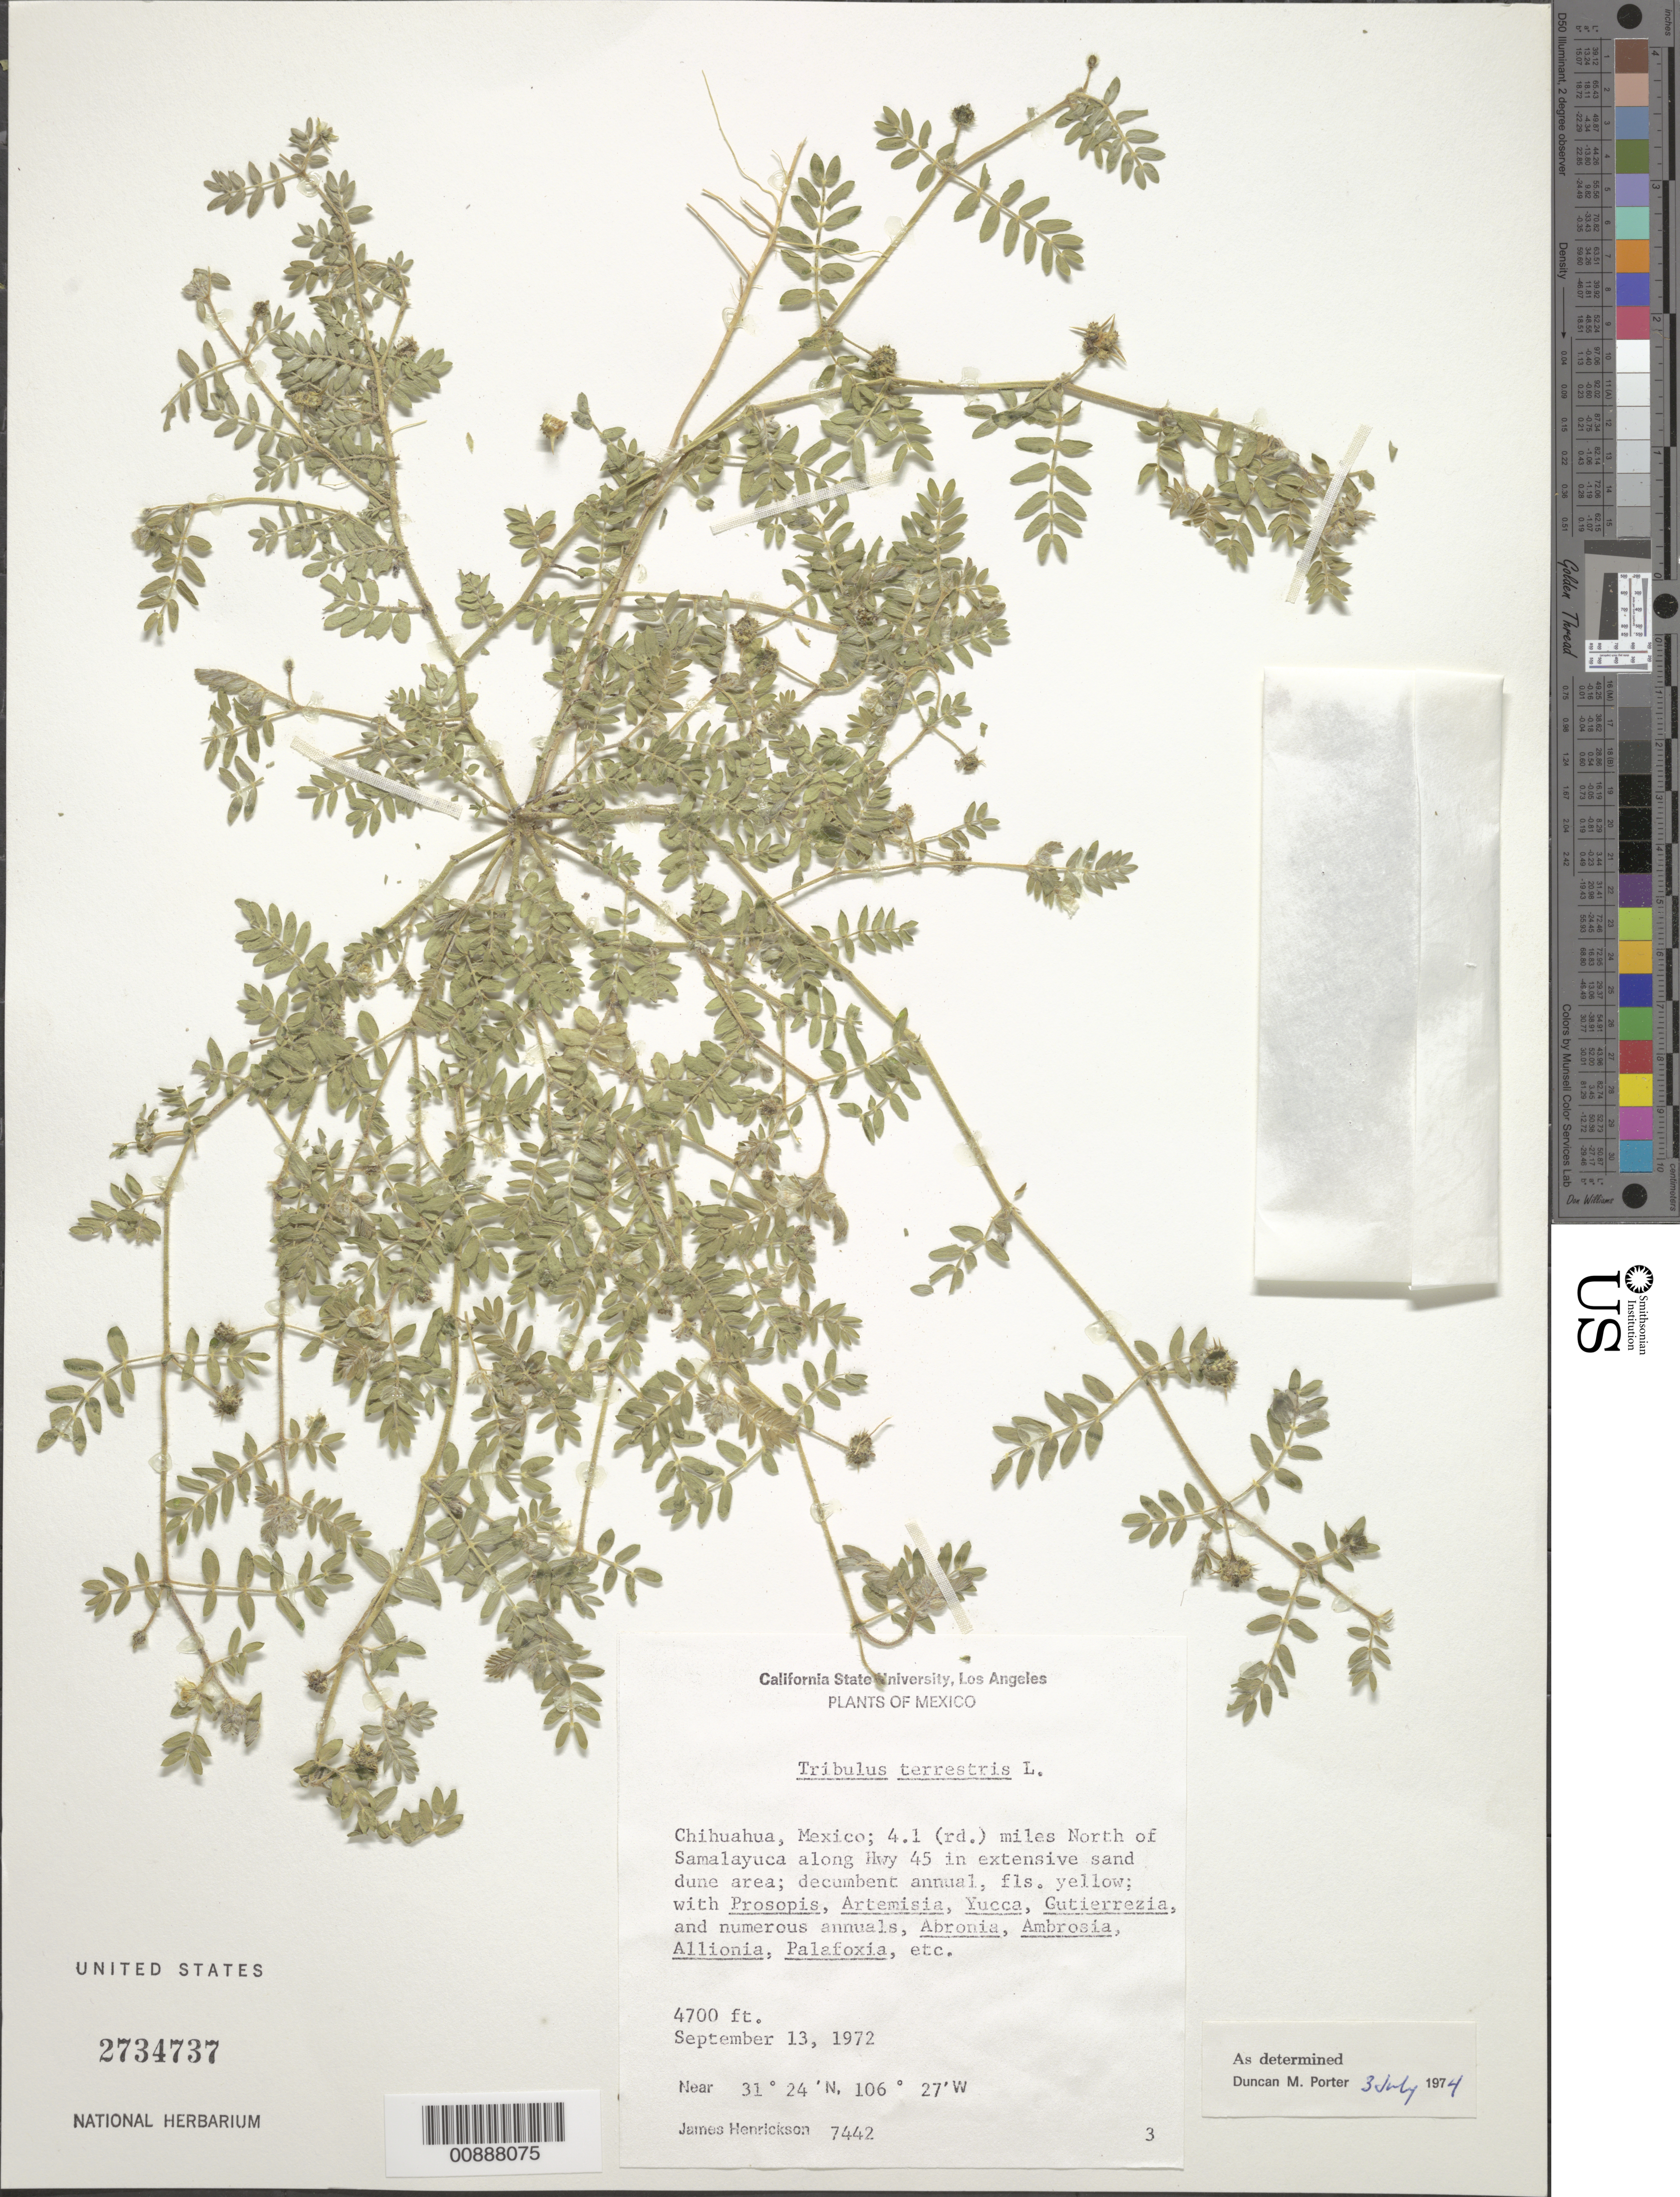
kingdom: Plantae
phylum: Tracheophyta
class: Magnoliopsida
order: Zygophyllales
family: Zygophyllaceae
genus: Tribulus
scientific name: Tribulus terrestris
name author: L.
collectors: J. Henrickson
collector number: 7442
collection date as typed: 13 Sep 1972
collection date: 1972-09-13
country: Mexico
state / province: Chihuahua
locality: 4.1 (rd.) miles north of Samalayuca along Hwy 45.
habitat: Extensive sand dune area; w/Prosopis, Artemisia, Yucca, Gutierrezia, and numerous annuals, Abronia, Ambrosia, Allionia ..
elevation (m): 1433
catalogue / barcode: US 2734737